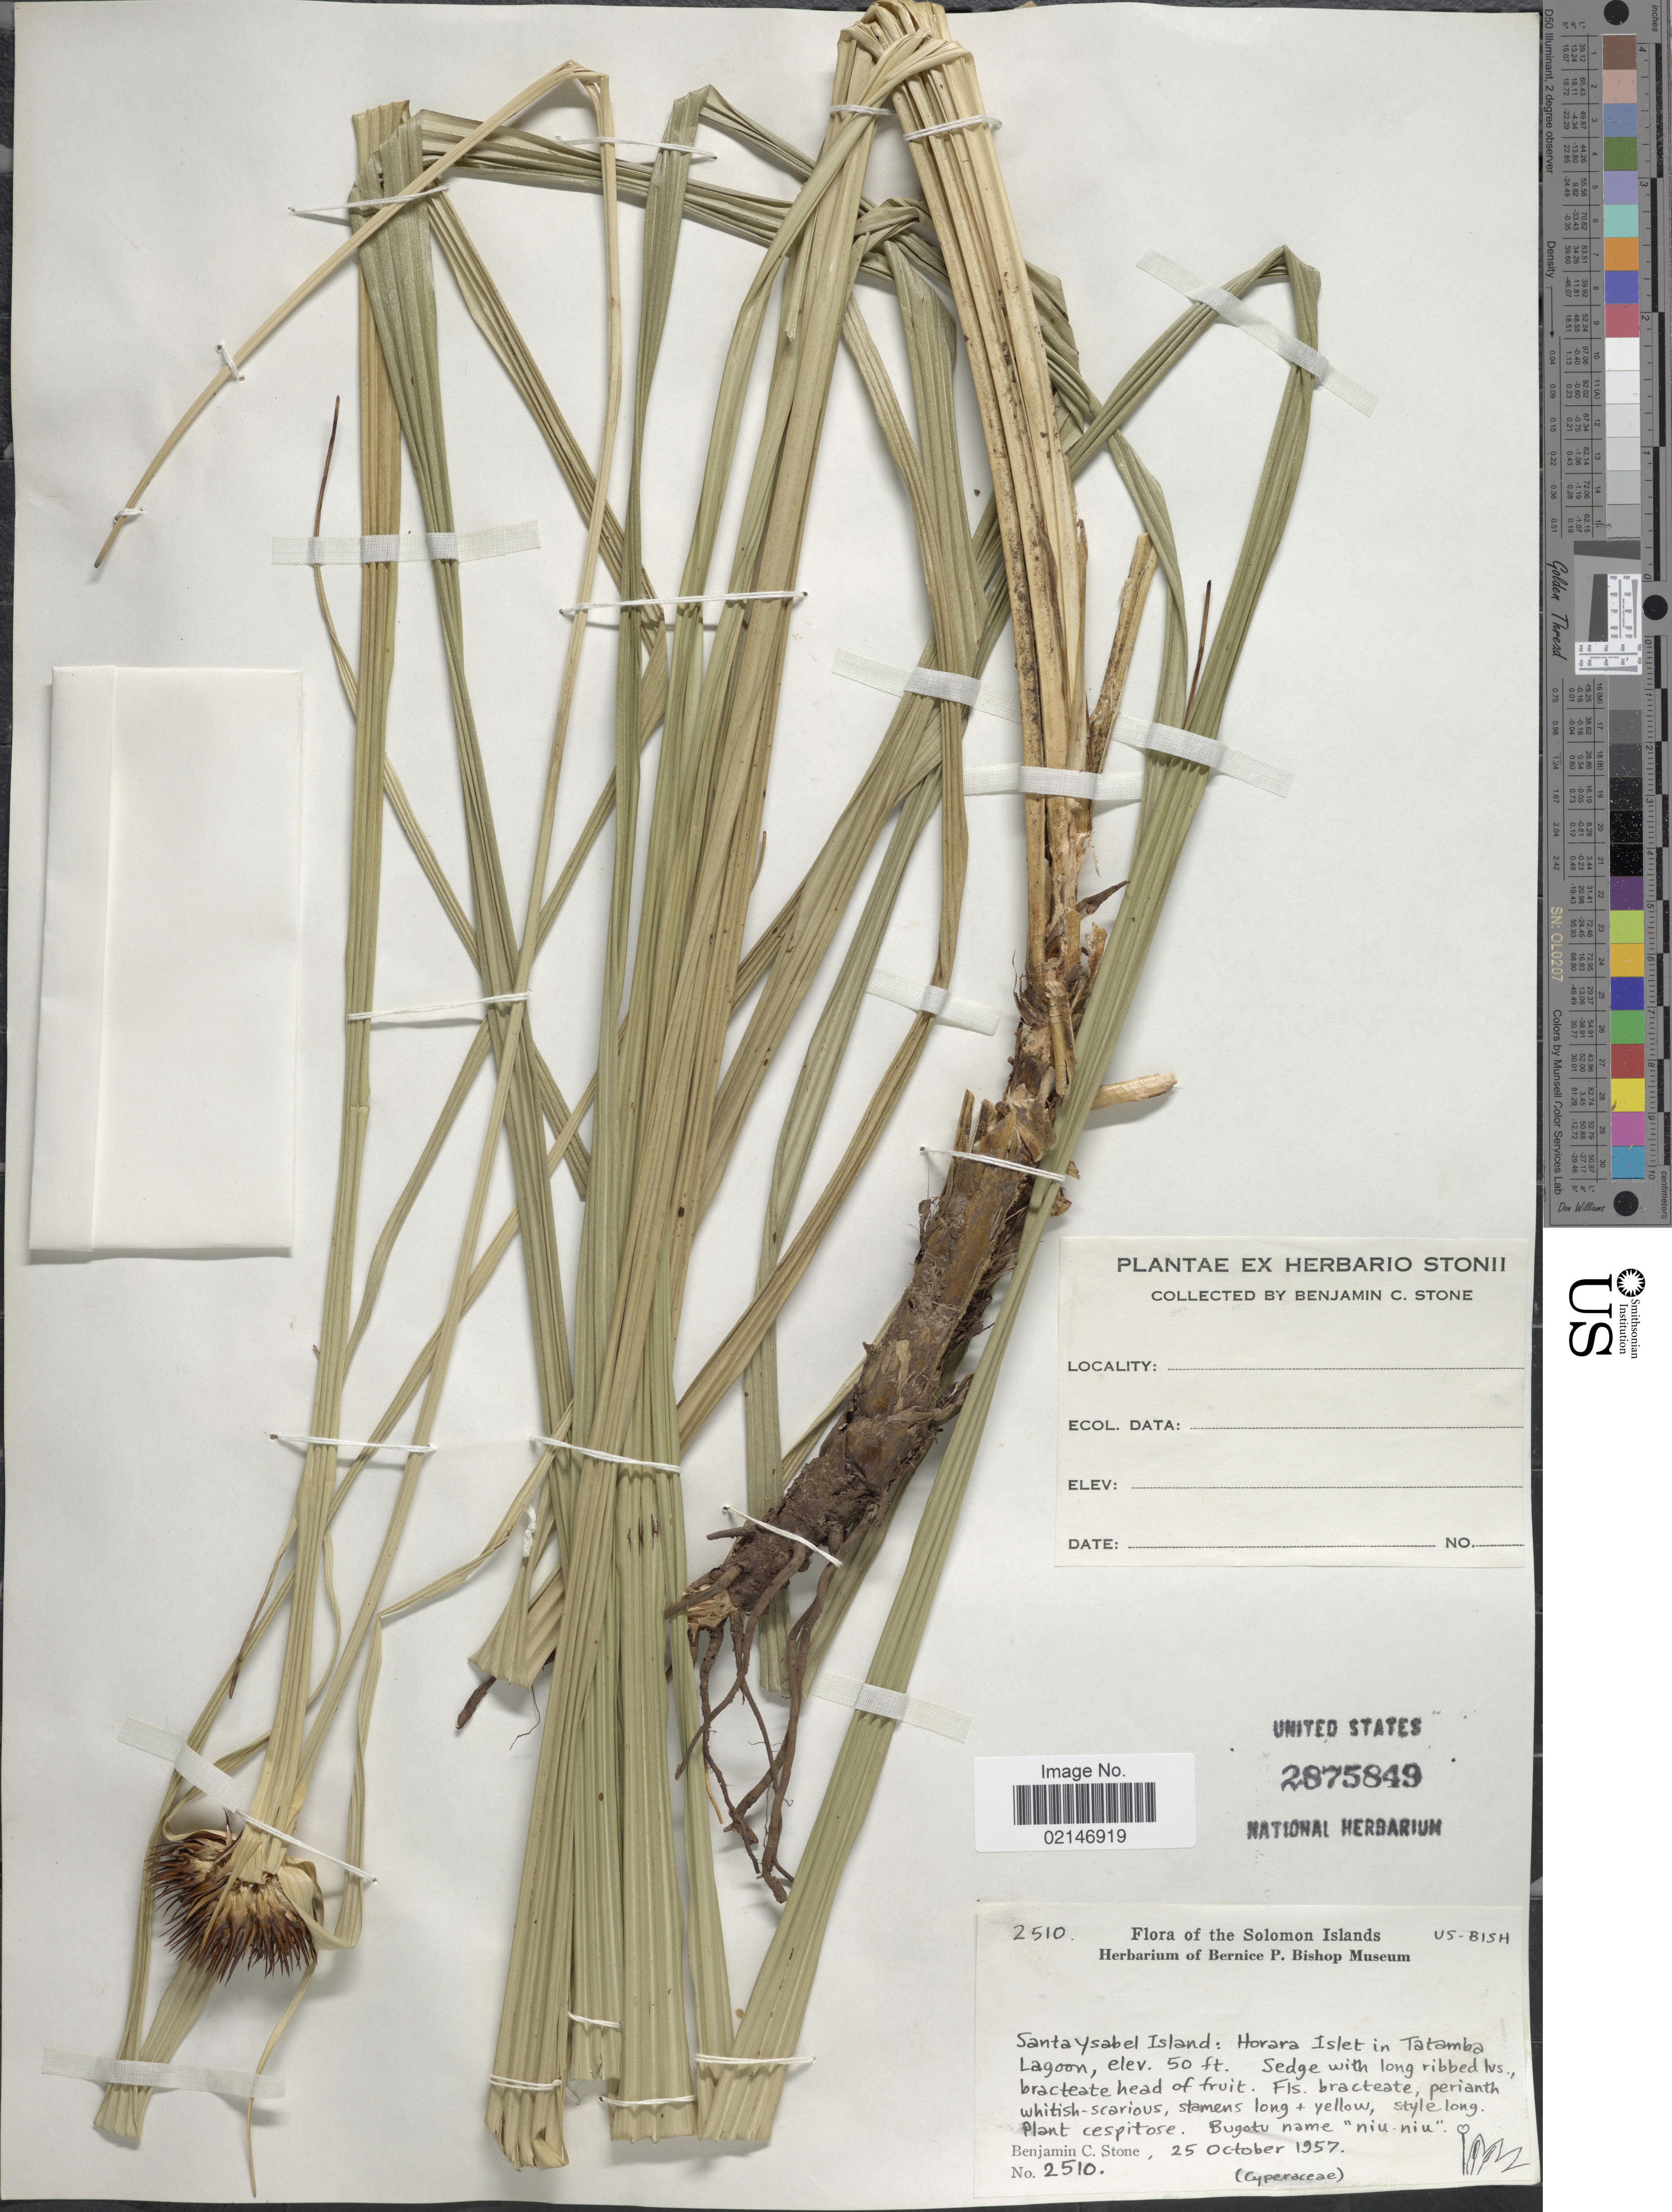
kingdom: Plantae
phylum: Tracheophyta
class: Liliopsida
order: Poales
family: Cyperaceae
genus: Capitularina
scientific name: Capitularina involucrata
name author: (Valck. Sur.) J. Kern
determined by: Strong, Mark T., (BOT), Smithsonian Institution - National Museum of Natural History (UNITED STATES)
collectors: B. C. Stone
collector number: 2510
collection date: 1957-10-25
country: Solomon Islands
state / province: Solomon Islands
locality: Santa Ysabel Island: Horara Islet in Tatamba Lagoon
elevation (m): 15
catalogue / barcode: US 2875849